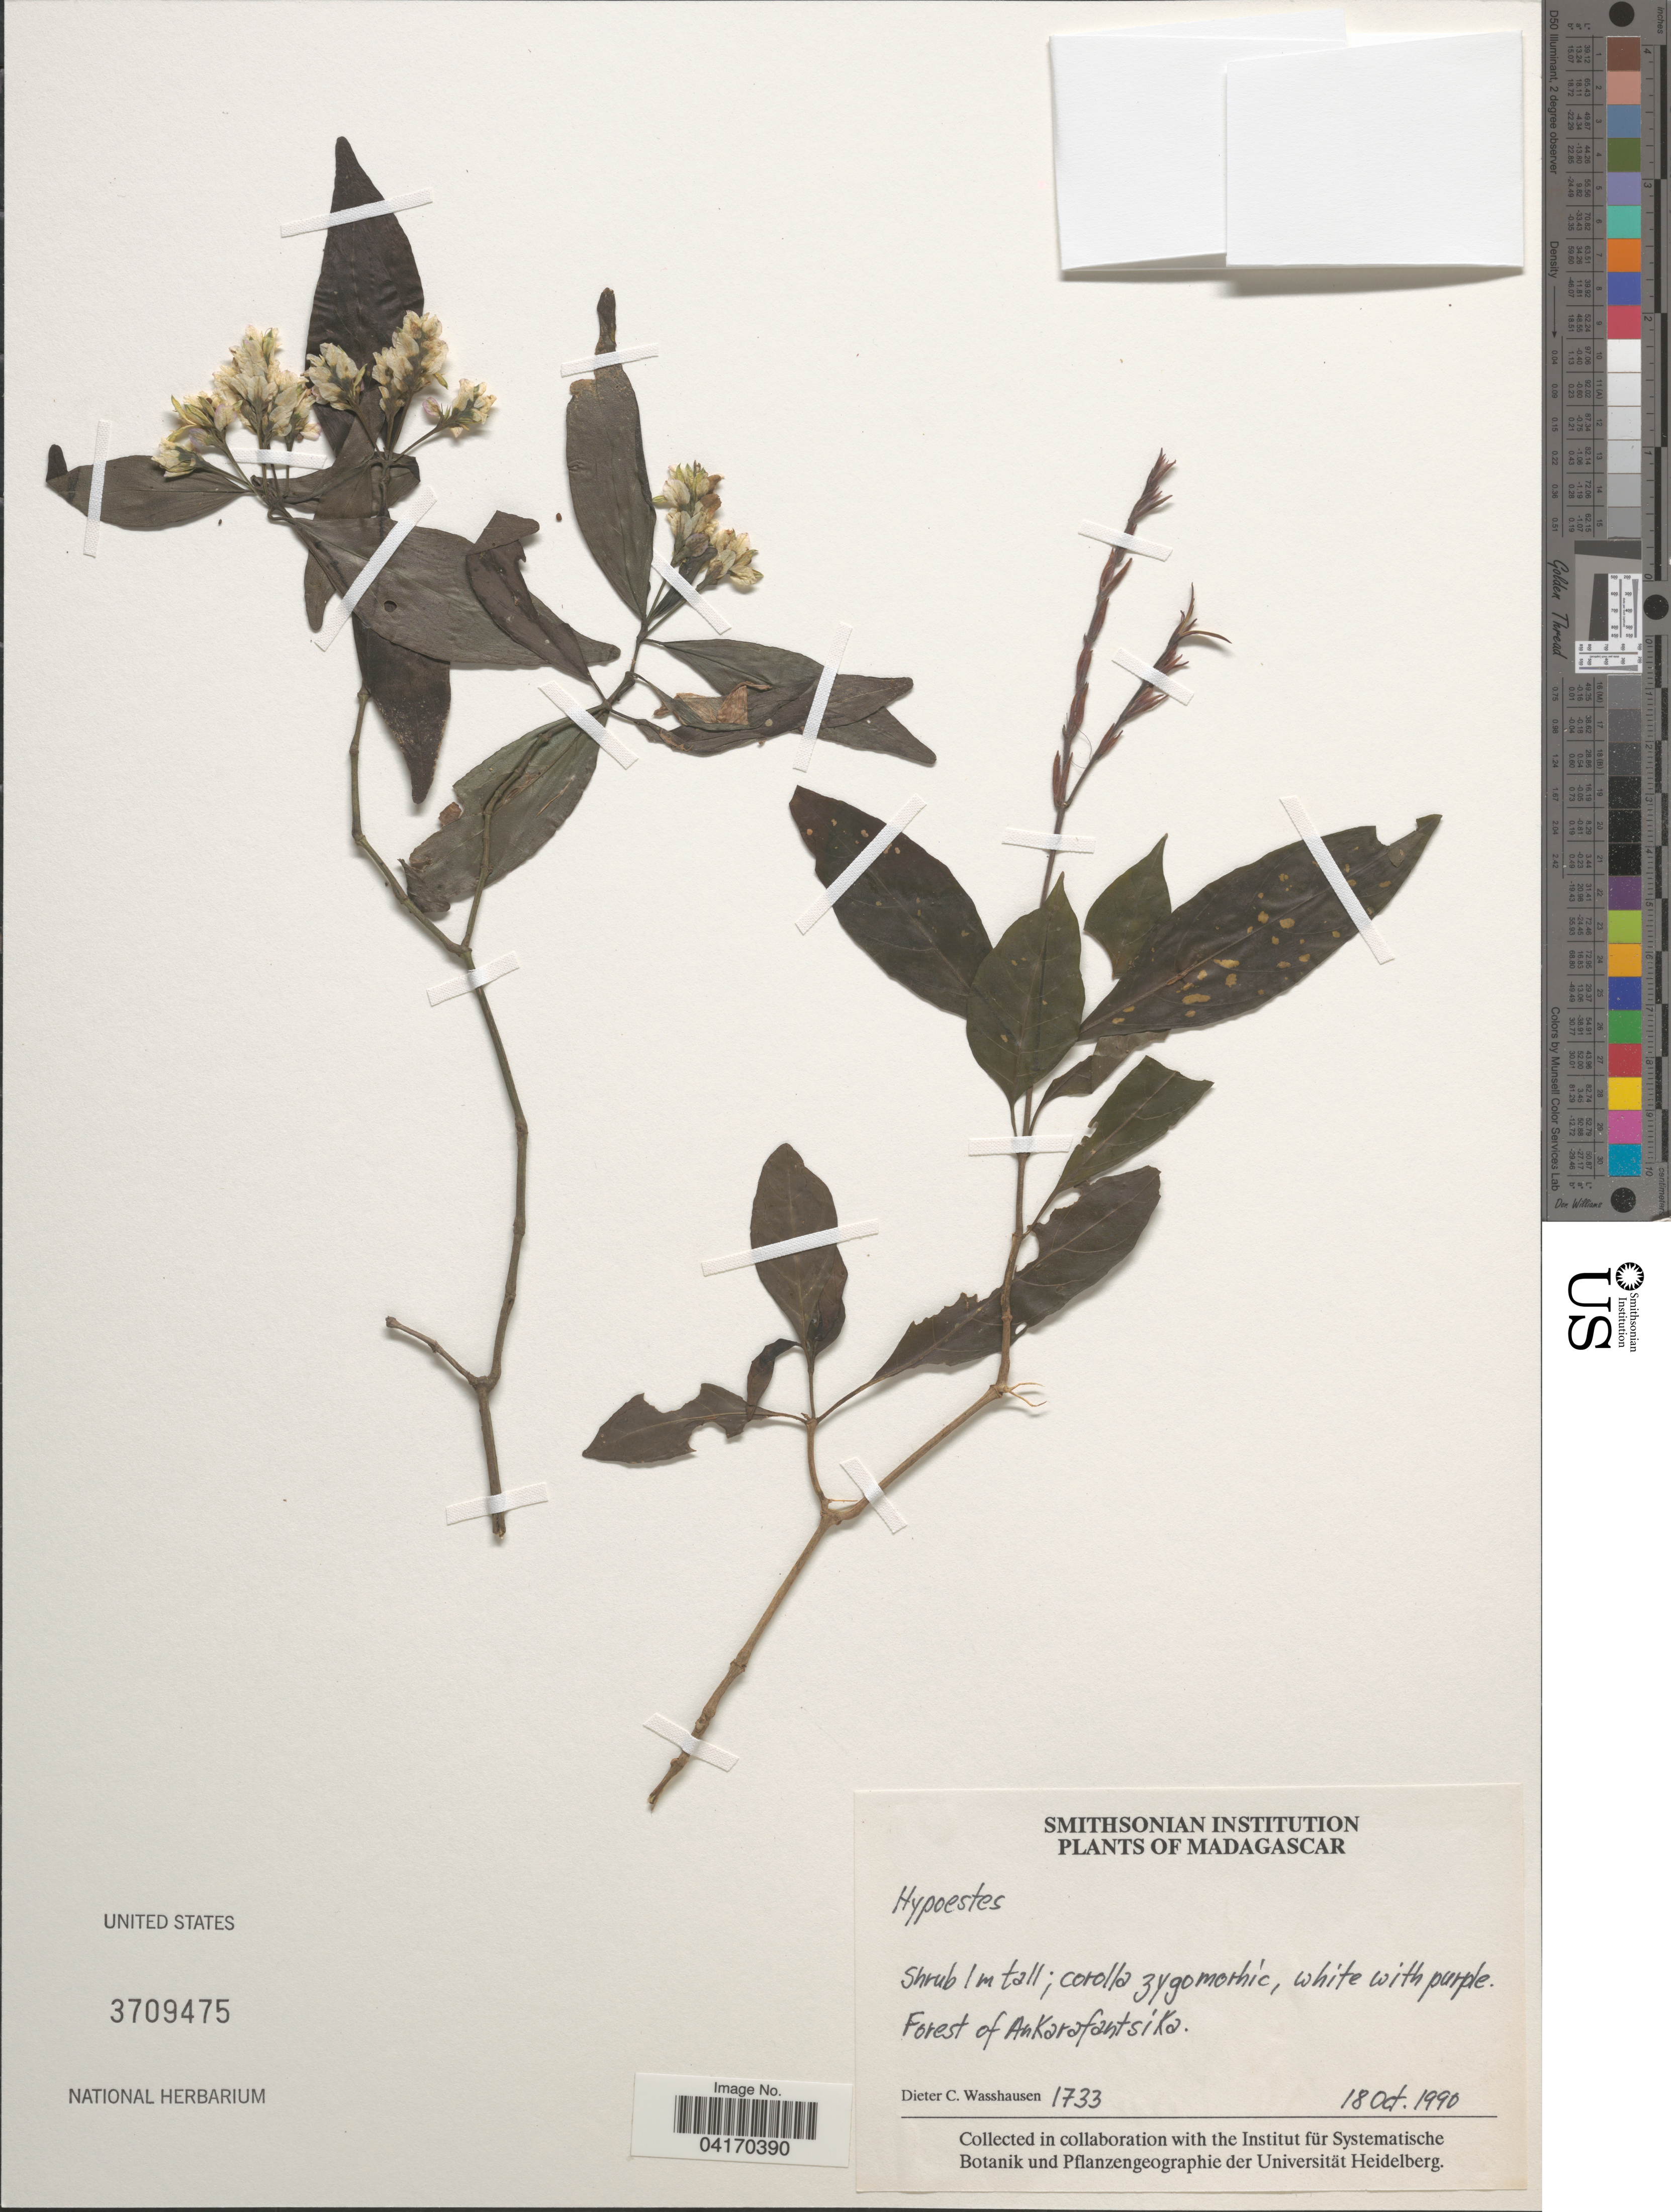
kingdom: Plantae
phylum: Tracheophyta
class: Magnoliopsida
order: Lamiales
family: Acanthaceae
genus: Hypoestes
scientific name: Hypoestes sp.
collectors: D. C. Wasshausen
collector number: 1733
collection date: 1990-10-18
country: Madagascar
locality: Forest of Ankarafantsika.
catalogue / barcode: US 3709475